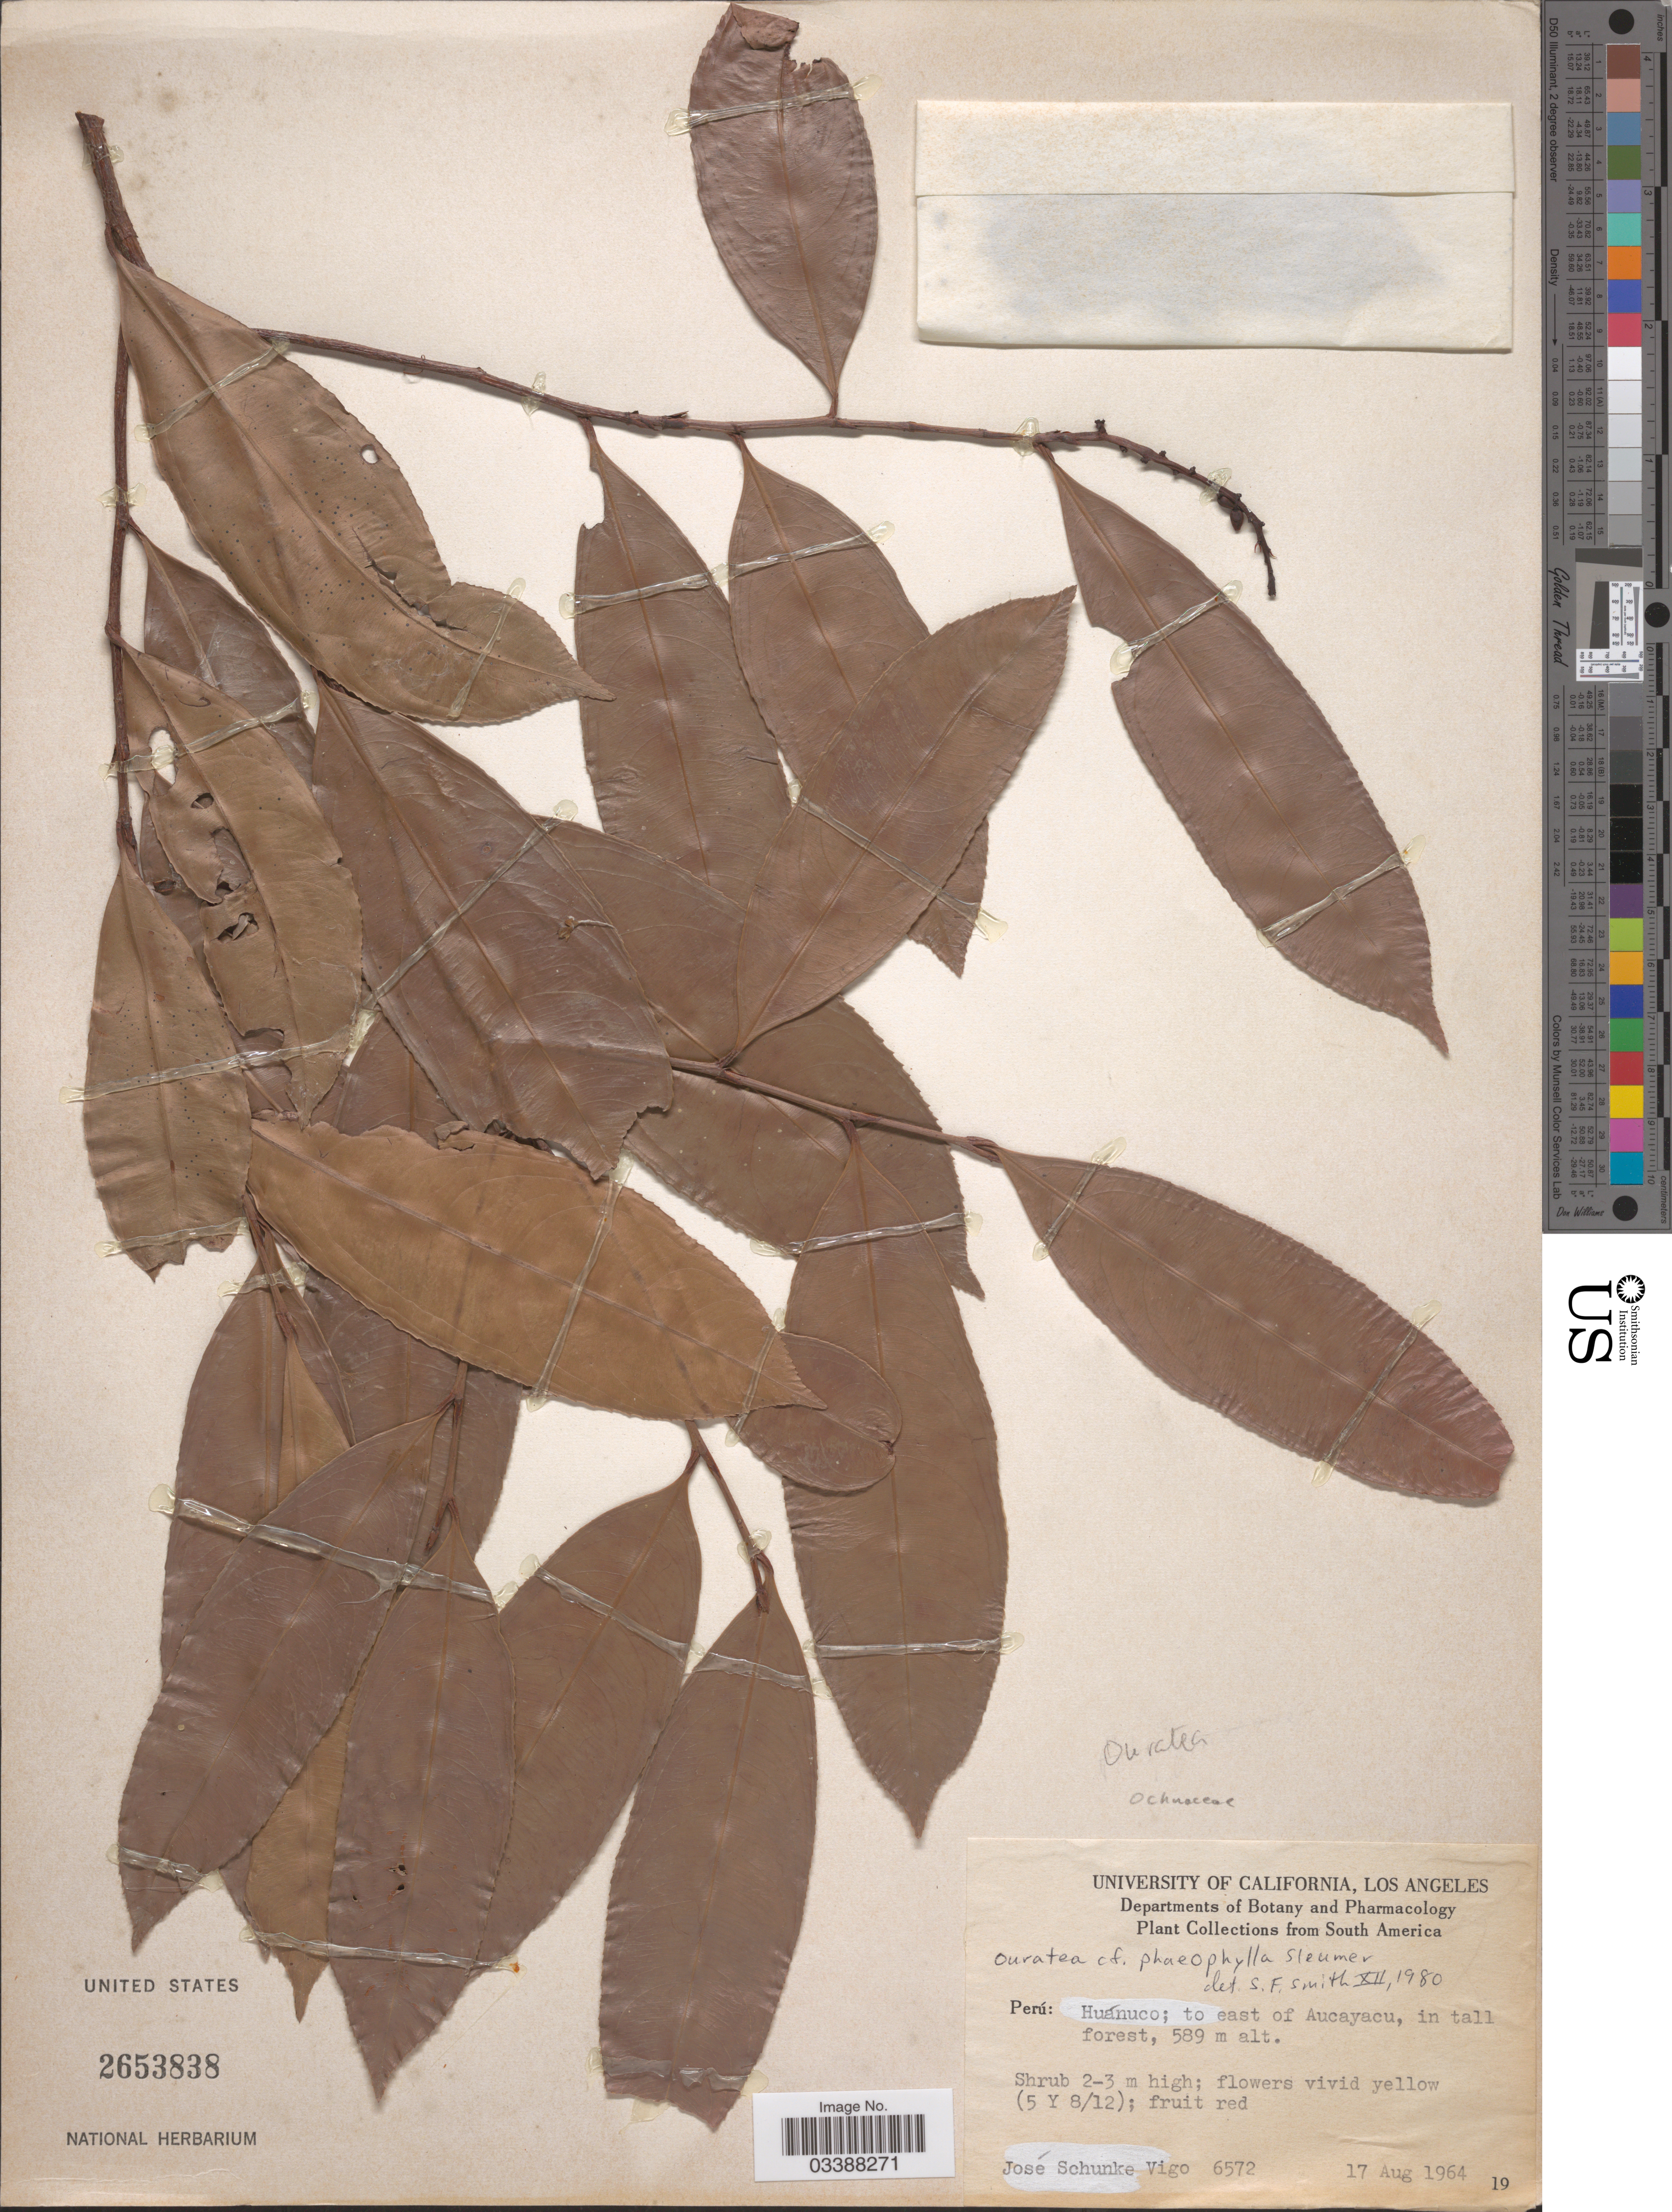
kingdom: Plantae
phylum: Tracheophyta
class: Magnoliopsida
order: Malpighiales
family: Ochnaceae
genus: Ouratea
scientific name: Ouratea phaeophylla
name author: Sleumer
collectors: J. Schunke Vigo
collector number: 6572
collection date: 1964-08-17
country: Peru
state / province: Huánuco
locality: To east of Aucayacu, in tall forest.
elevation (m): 589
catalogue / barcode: US 2653838